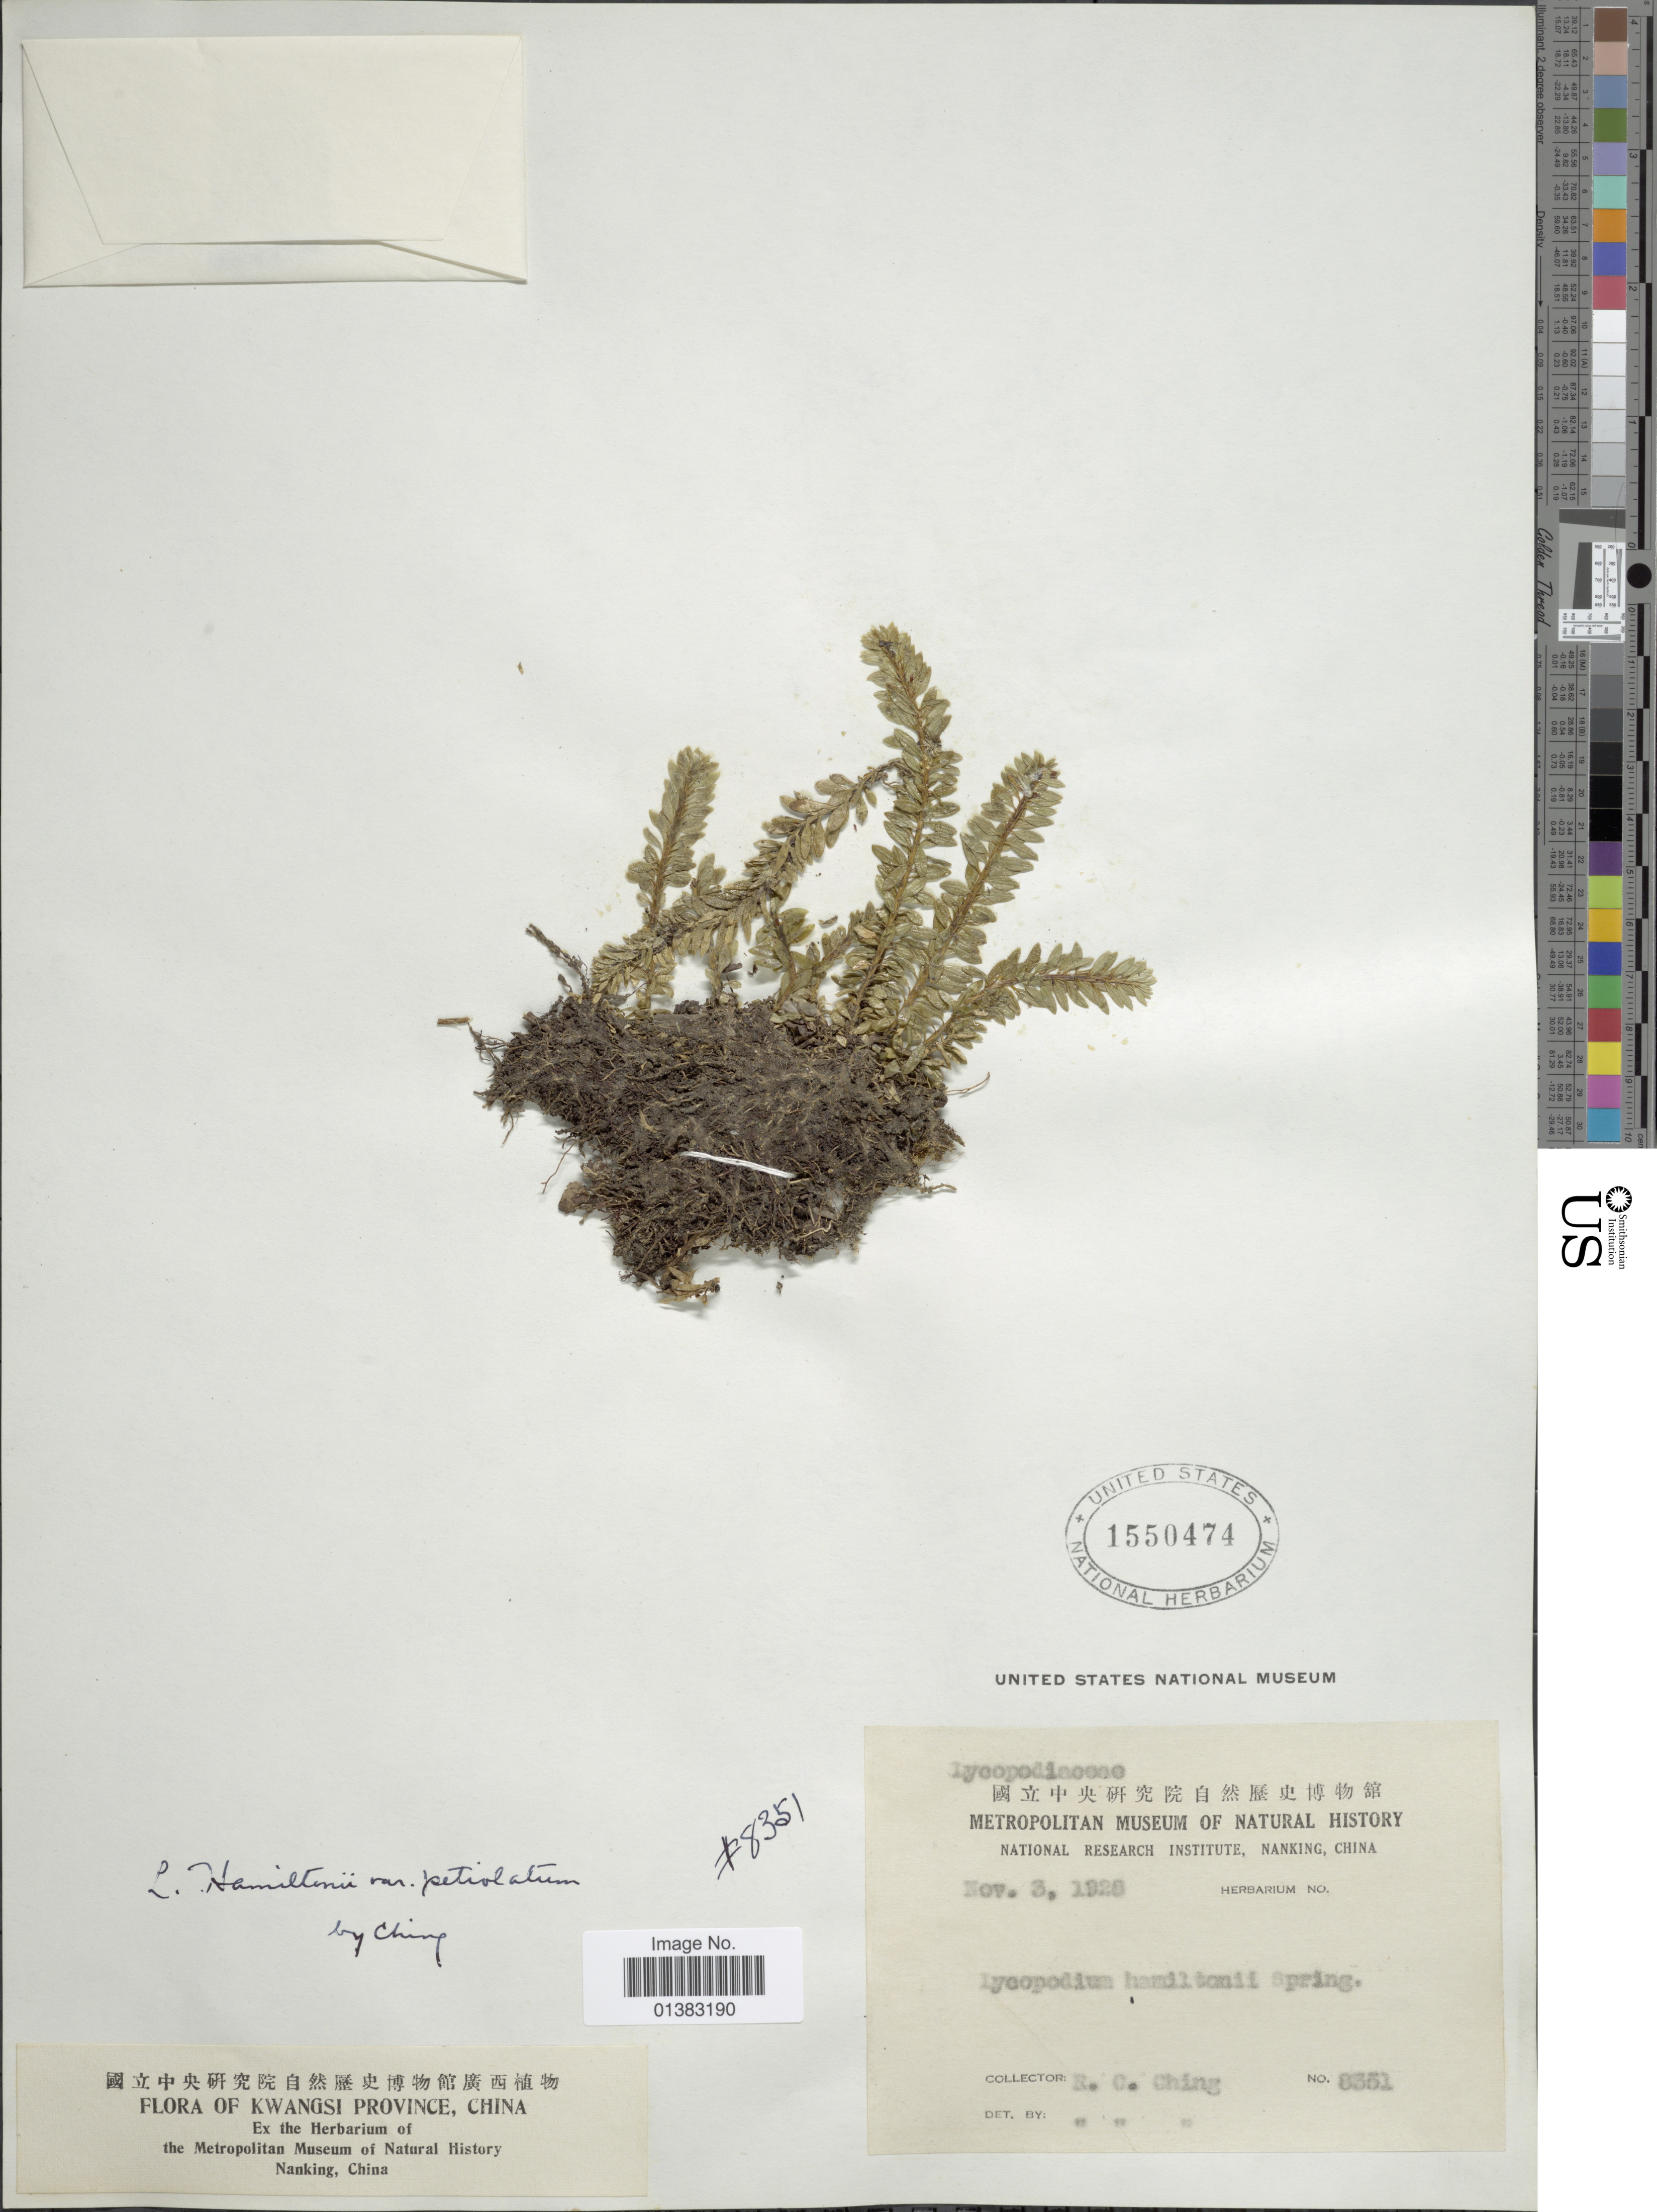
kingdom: Plantae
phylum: Tracheophyta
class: Lycopodiopsida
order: Lycopodiales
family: Lycopodiaceae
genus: Phlegmariurus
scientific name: Phlegmariurus hamiltonii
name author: (Spreng.) Á. Löve & D. Löve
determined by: Field, A. R.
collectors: R. C. Ching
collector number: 8351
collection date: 1926-11-03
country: China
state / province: Guangxi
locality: Kwangsi Province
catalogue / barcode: US 1550474